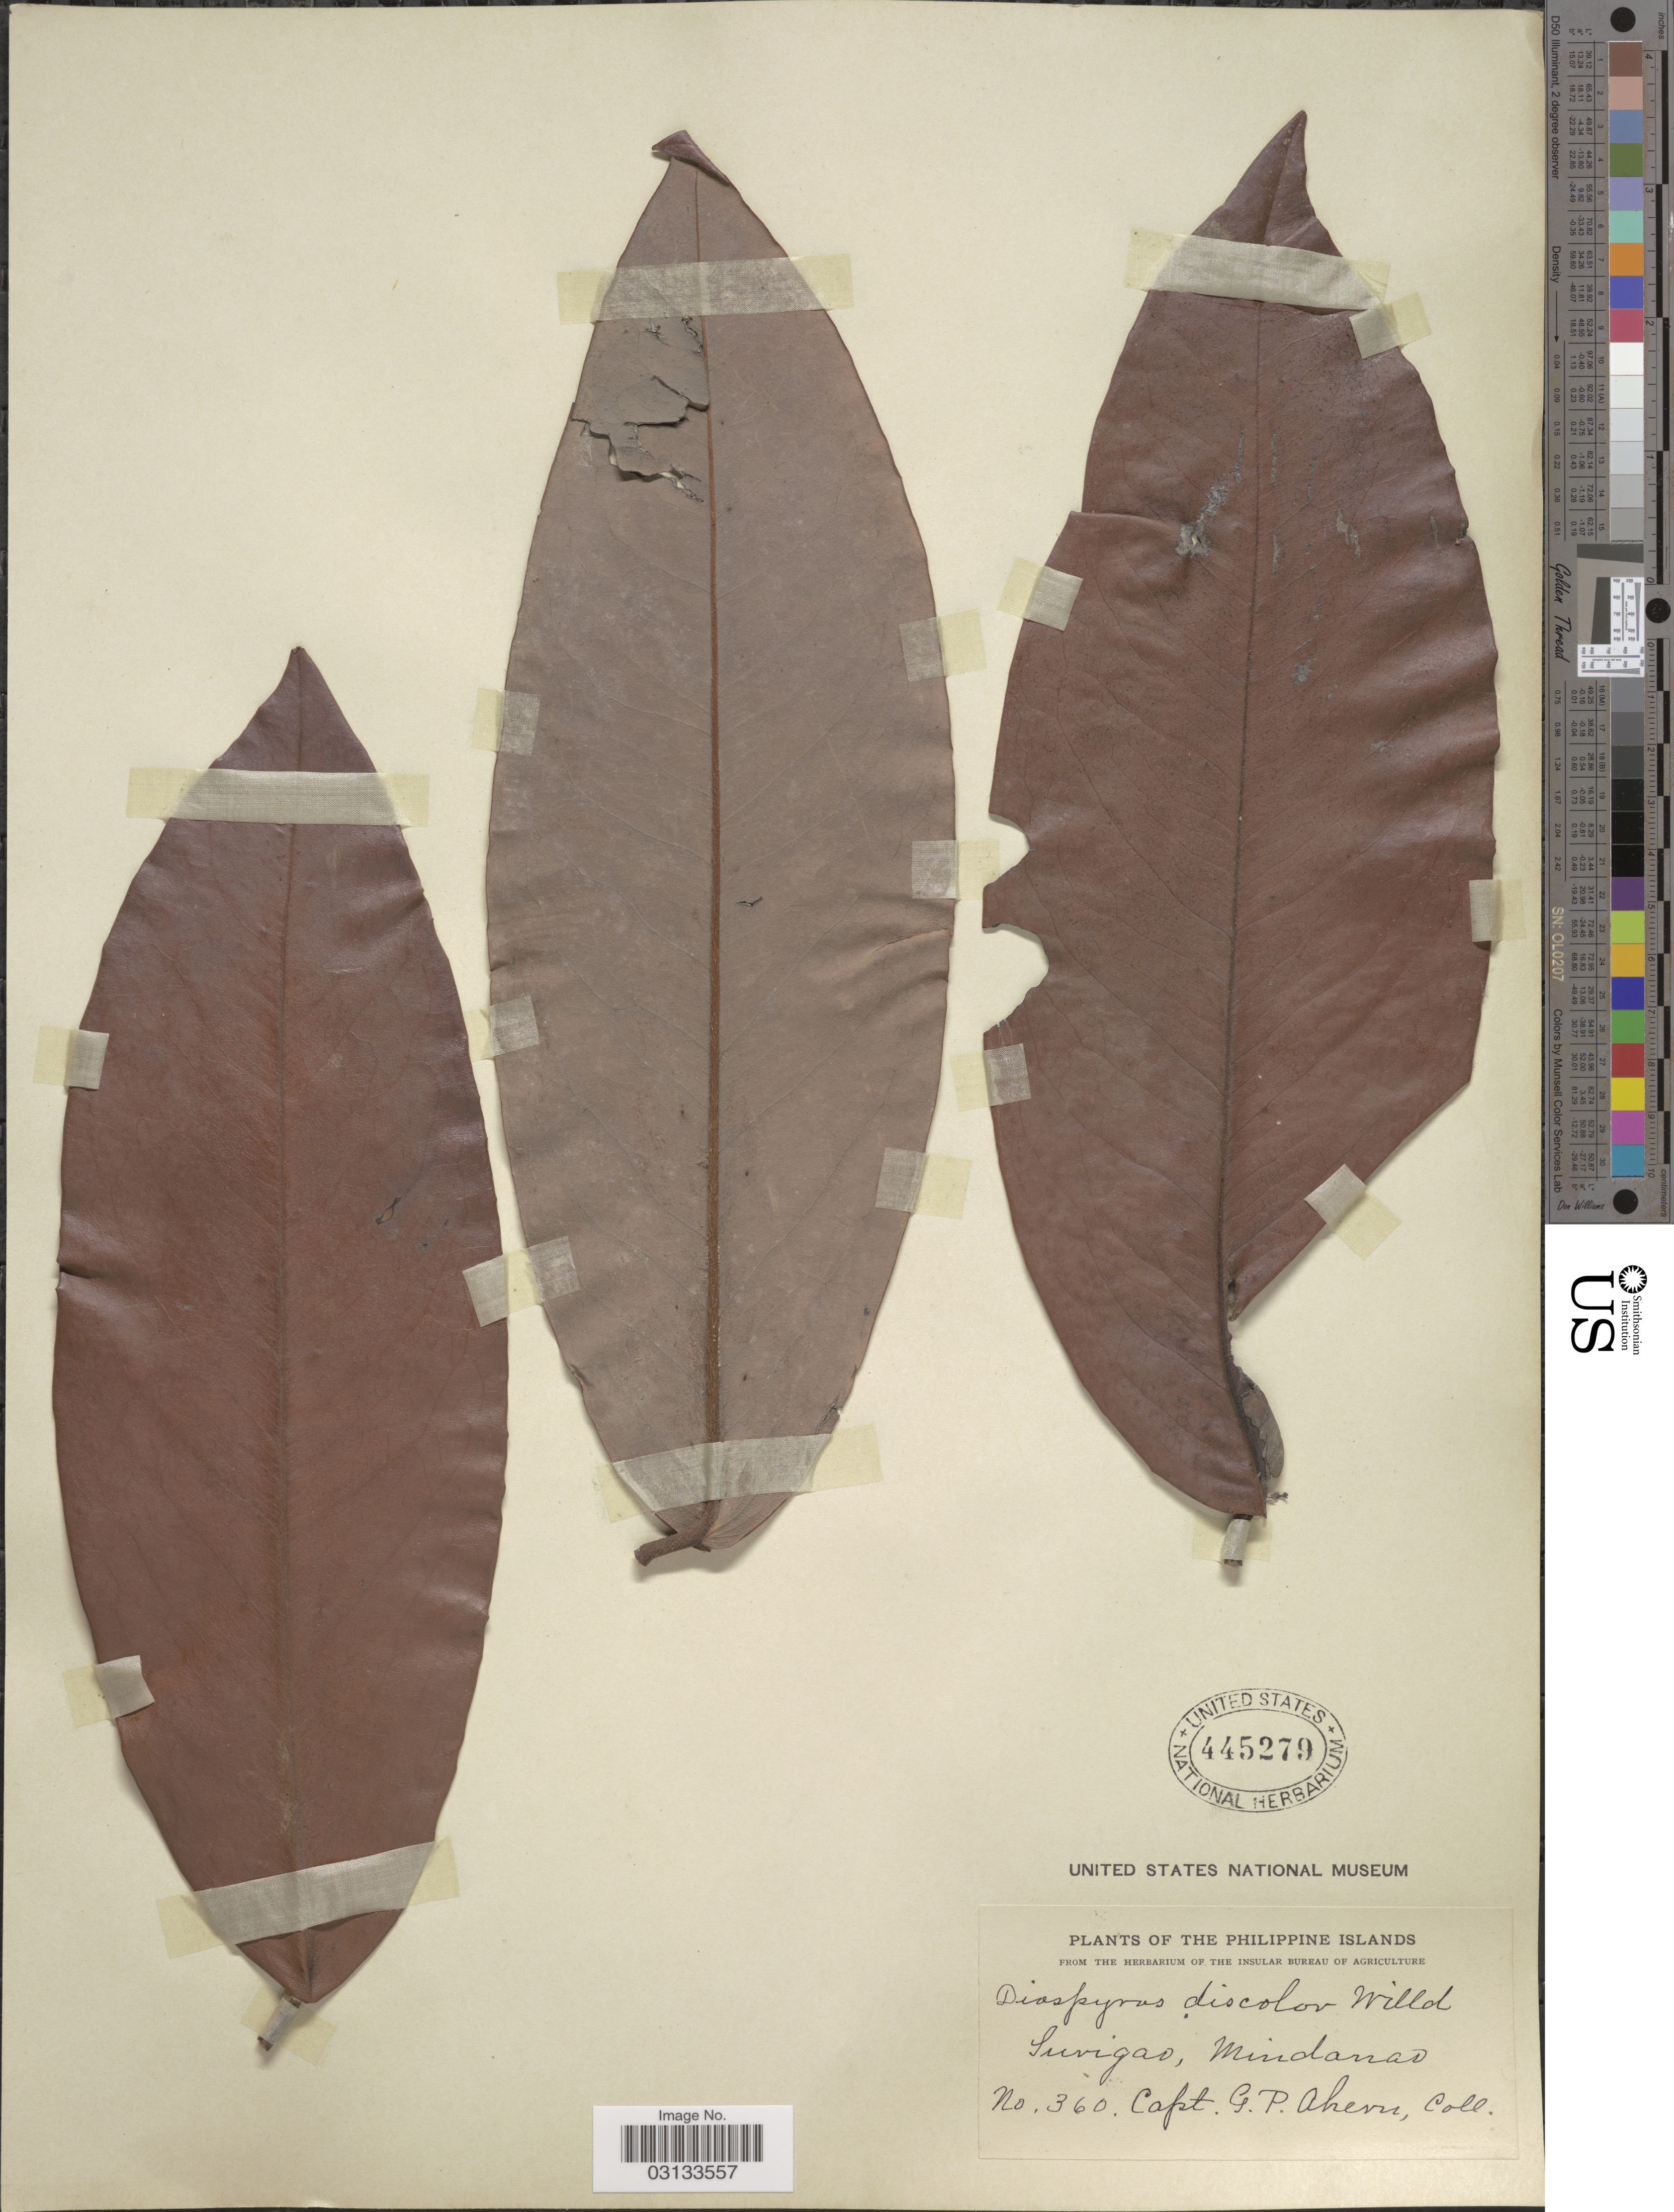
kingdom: Plantae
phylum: Tracheophyta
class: Magnoliopsida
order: Ericales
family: Ebenaceae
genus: Diospyros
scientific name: Diospyros discolor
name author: Willd.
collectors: G. Ahern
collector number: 360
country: Philippines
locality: Surigao, Mindanao.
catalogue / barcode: US 445279